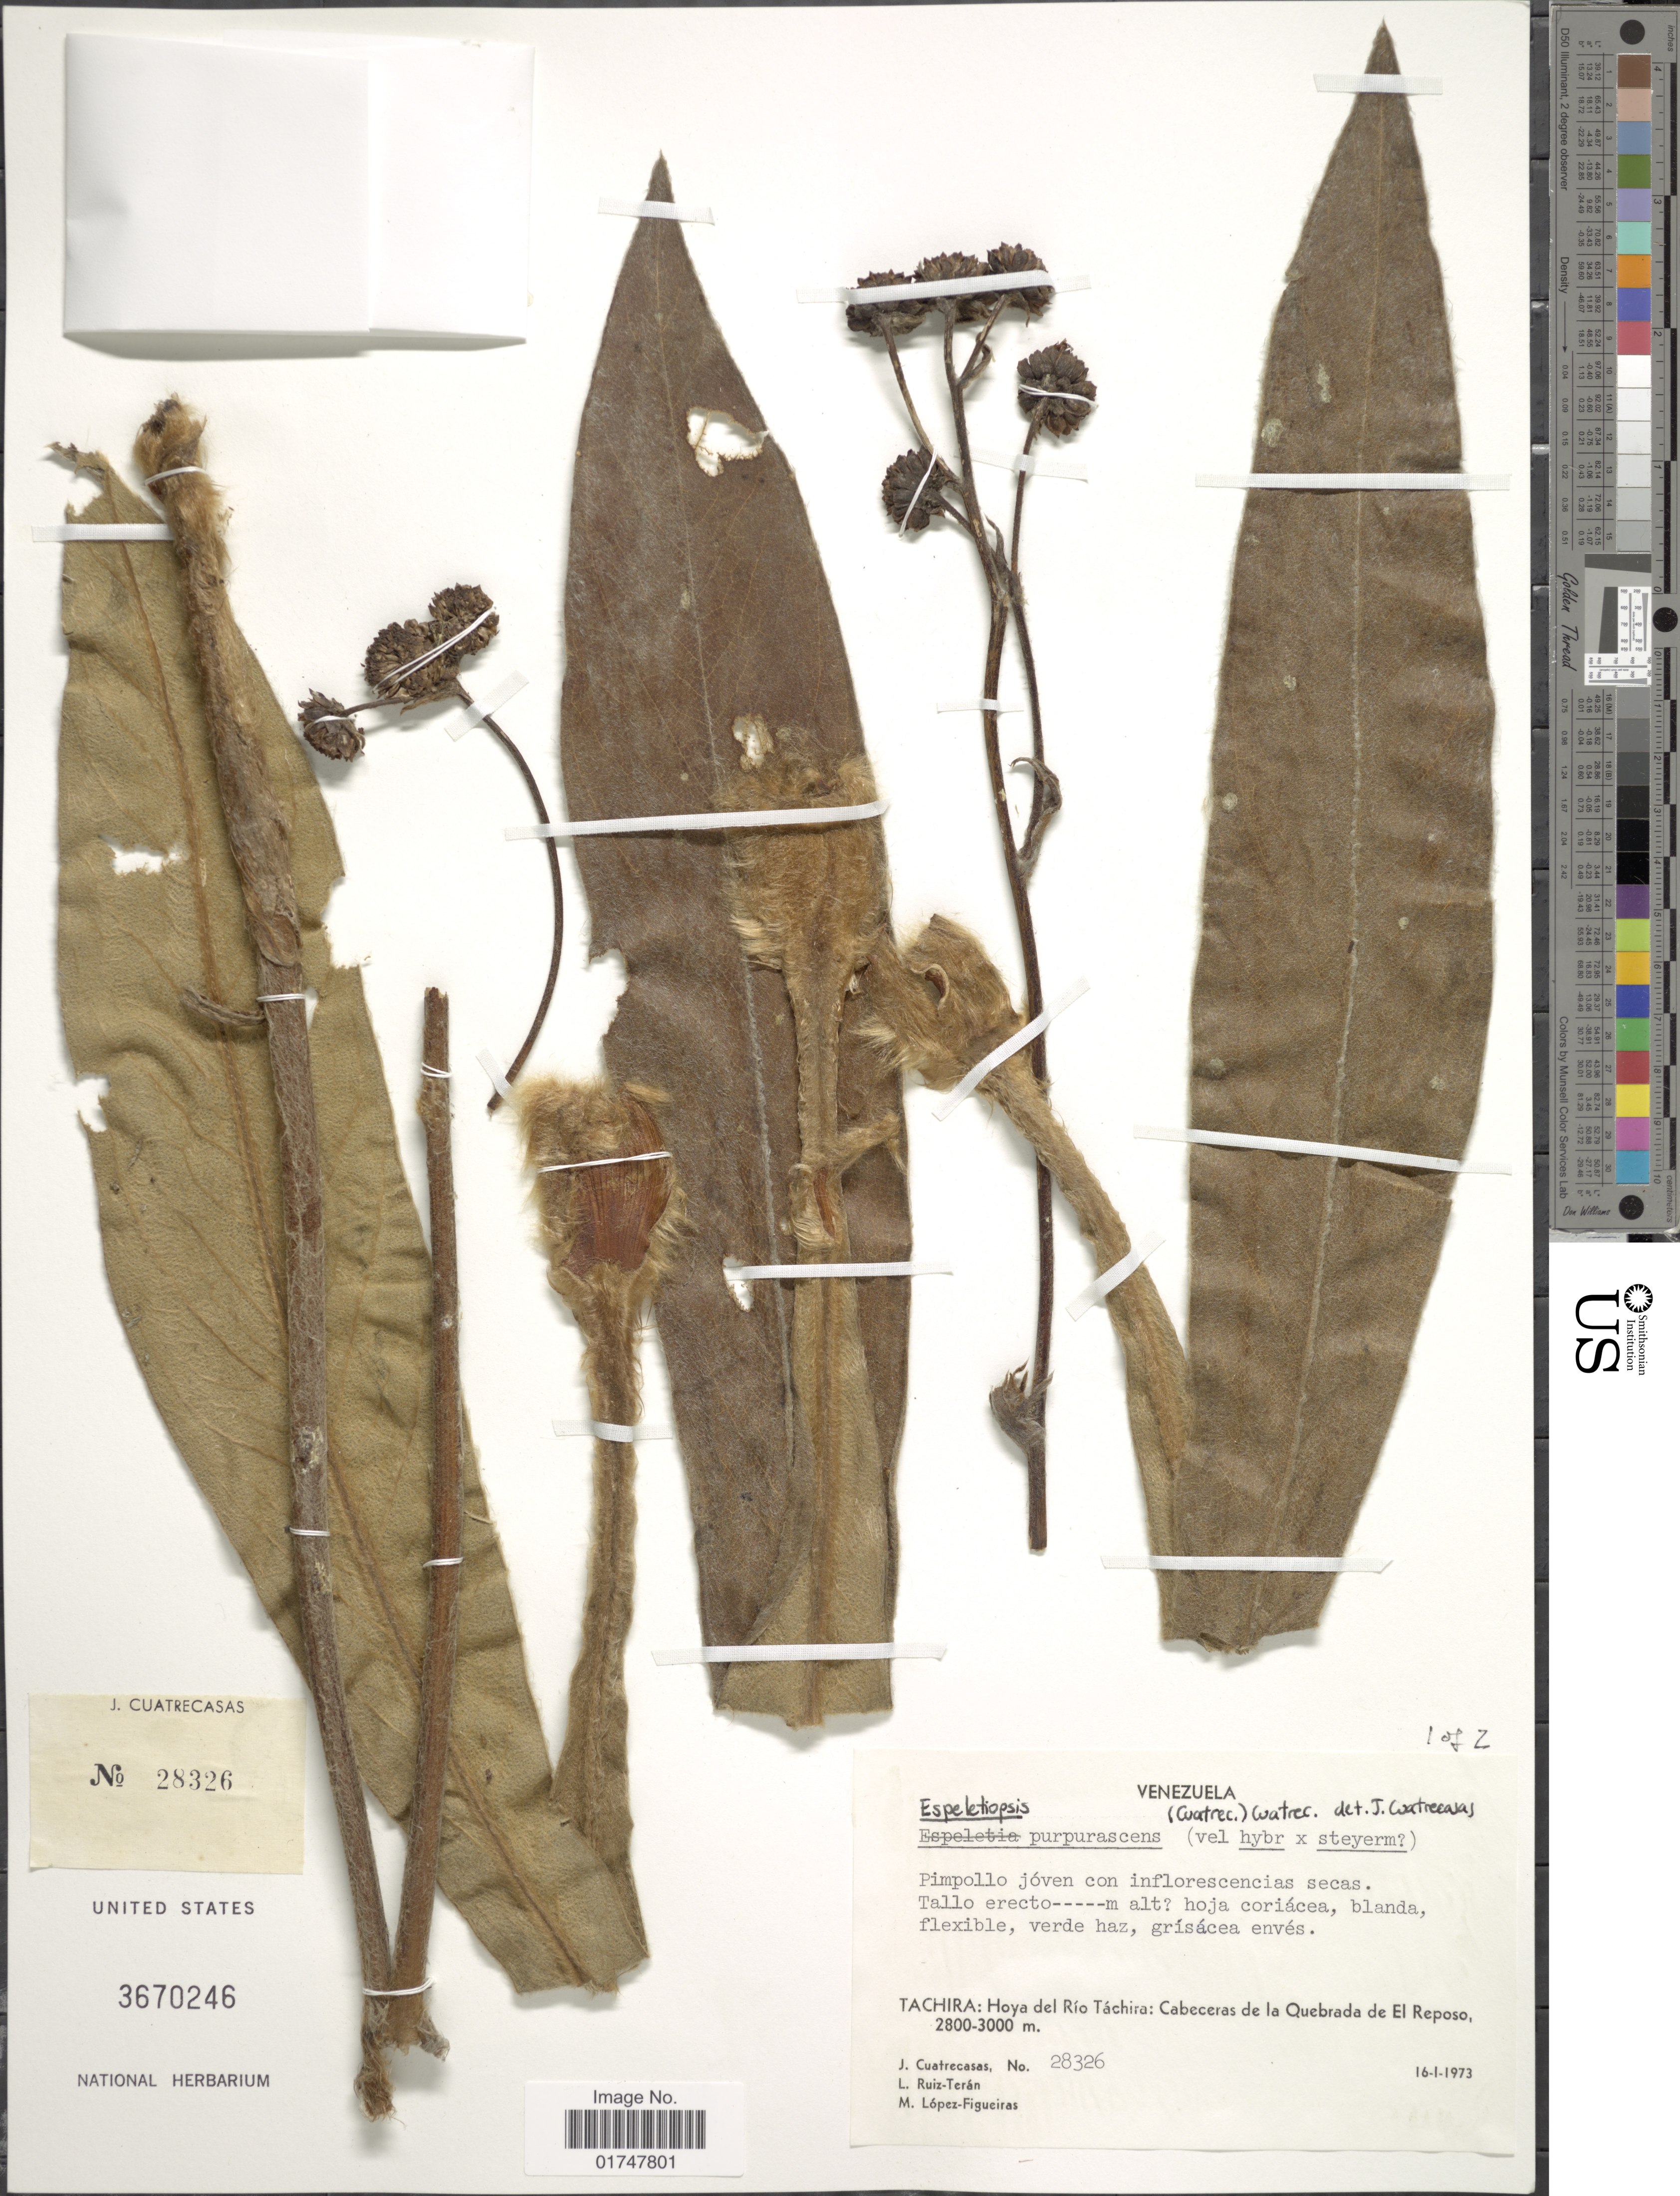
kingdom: Plantae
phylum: Tracheophyta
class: Magnoliopsida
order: Asterales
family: Asteraceae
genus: Espeletiopsis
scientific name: Espeletiopsis purpurascens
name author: (Cuatrec.) Cuatrec.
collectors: J. Cuatrecasas, L. E. Ruíz-Terán & M. López Figueiras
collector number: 28326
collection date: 1973-01-16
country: Venezuela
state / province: Tachira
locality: Hoya del Río Táchira: Cabeceras de la Quebrada de El Reposo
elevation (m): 2800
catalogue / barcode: US 3670246